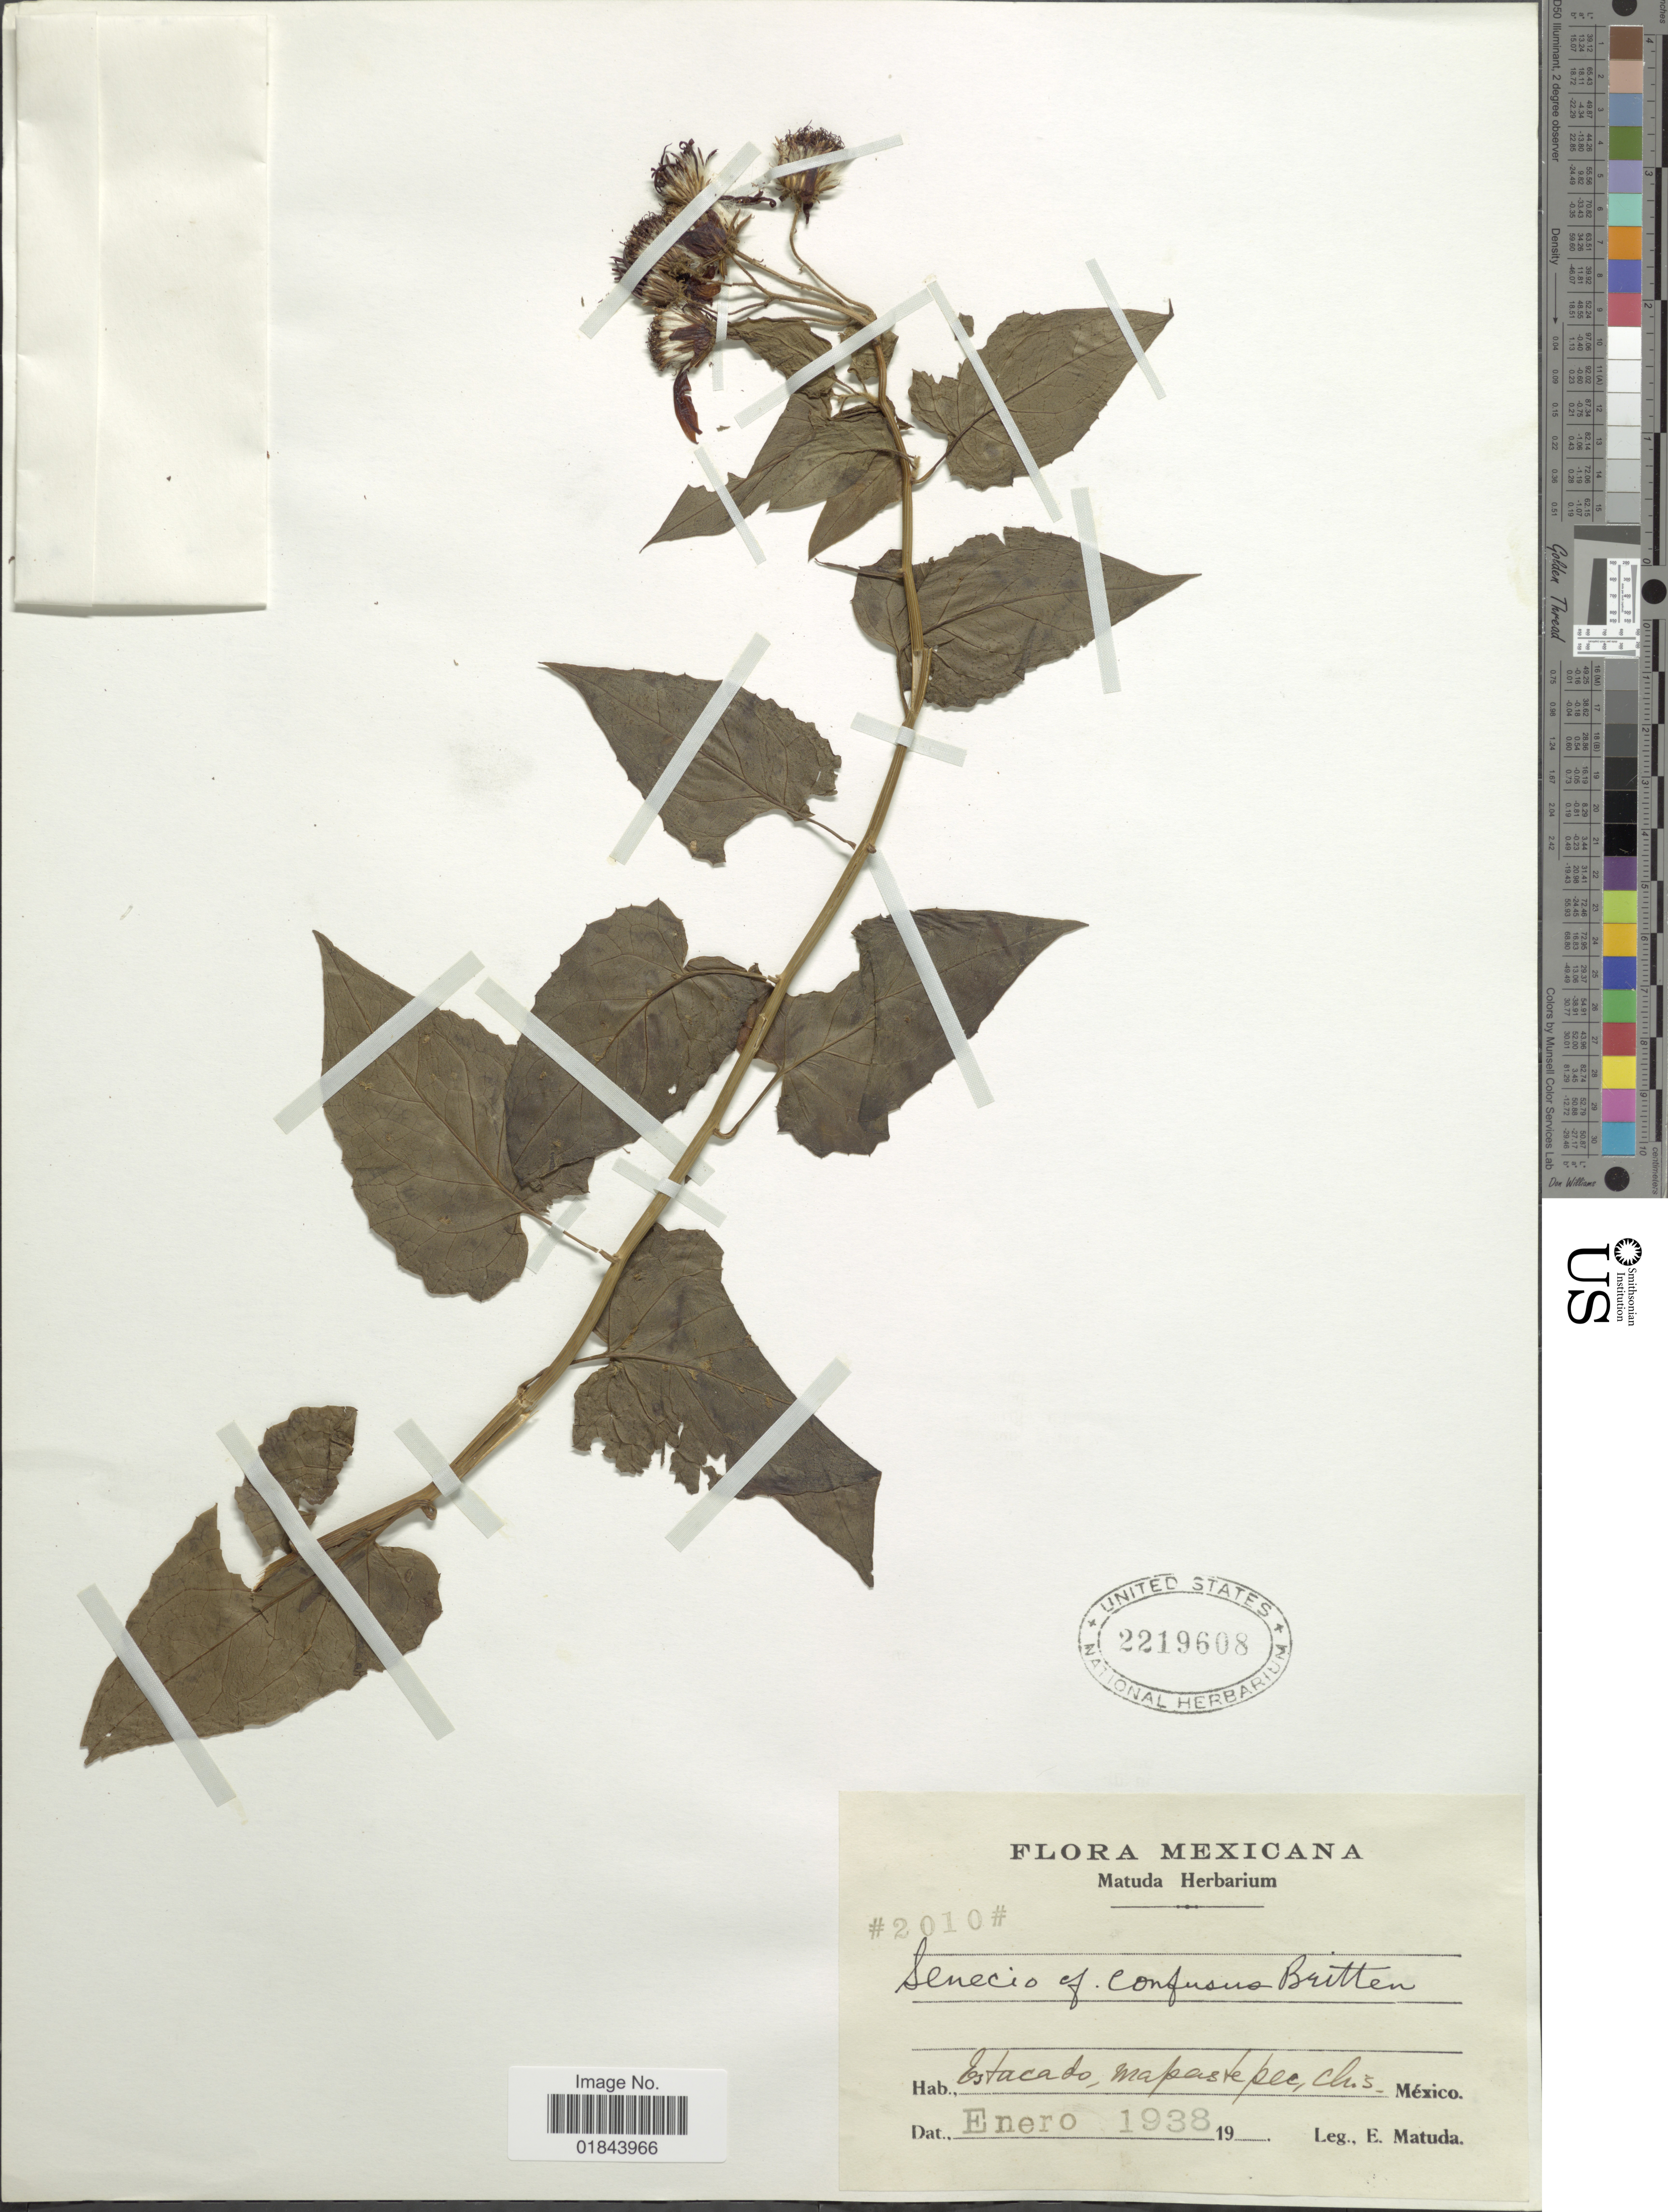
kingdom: Plantae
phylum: Tracheophyta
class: Magnoliopsida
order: Asterales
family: Asteraceae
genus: Pseudogynoxys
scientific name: Pseudogynoxys haenkei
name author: (DC.) Cabrera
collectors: E. Matuda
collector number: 2010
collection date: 1938-01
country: Mexico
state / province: Chiapas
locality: Estacdo, Mapastepec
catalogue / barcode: US 2219608